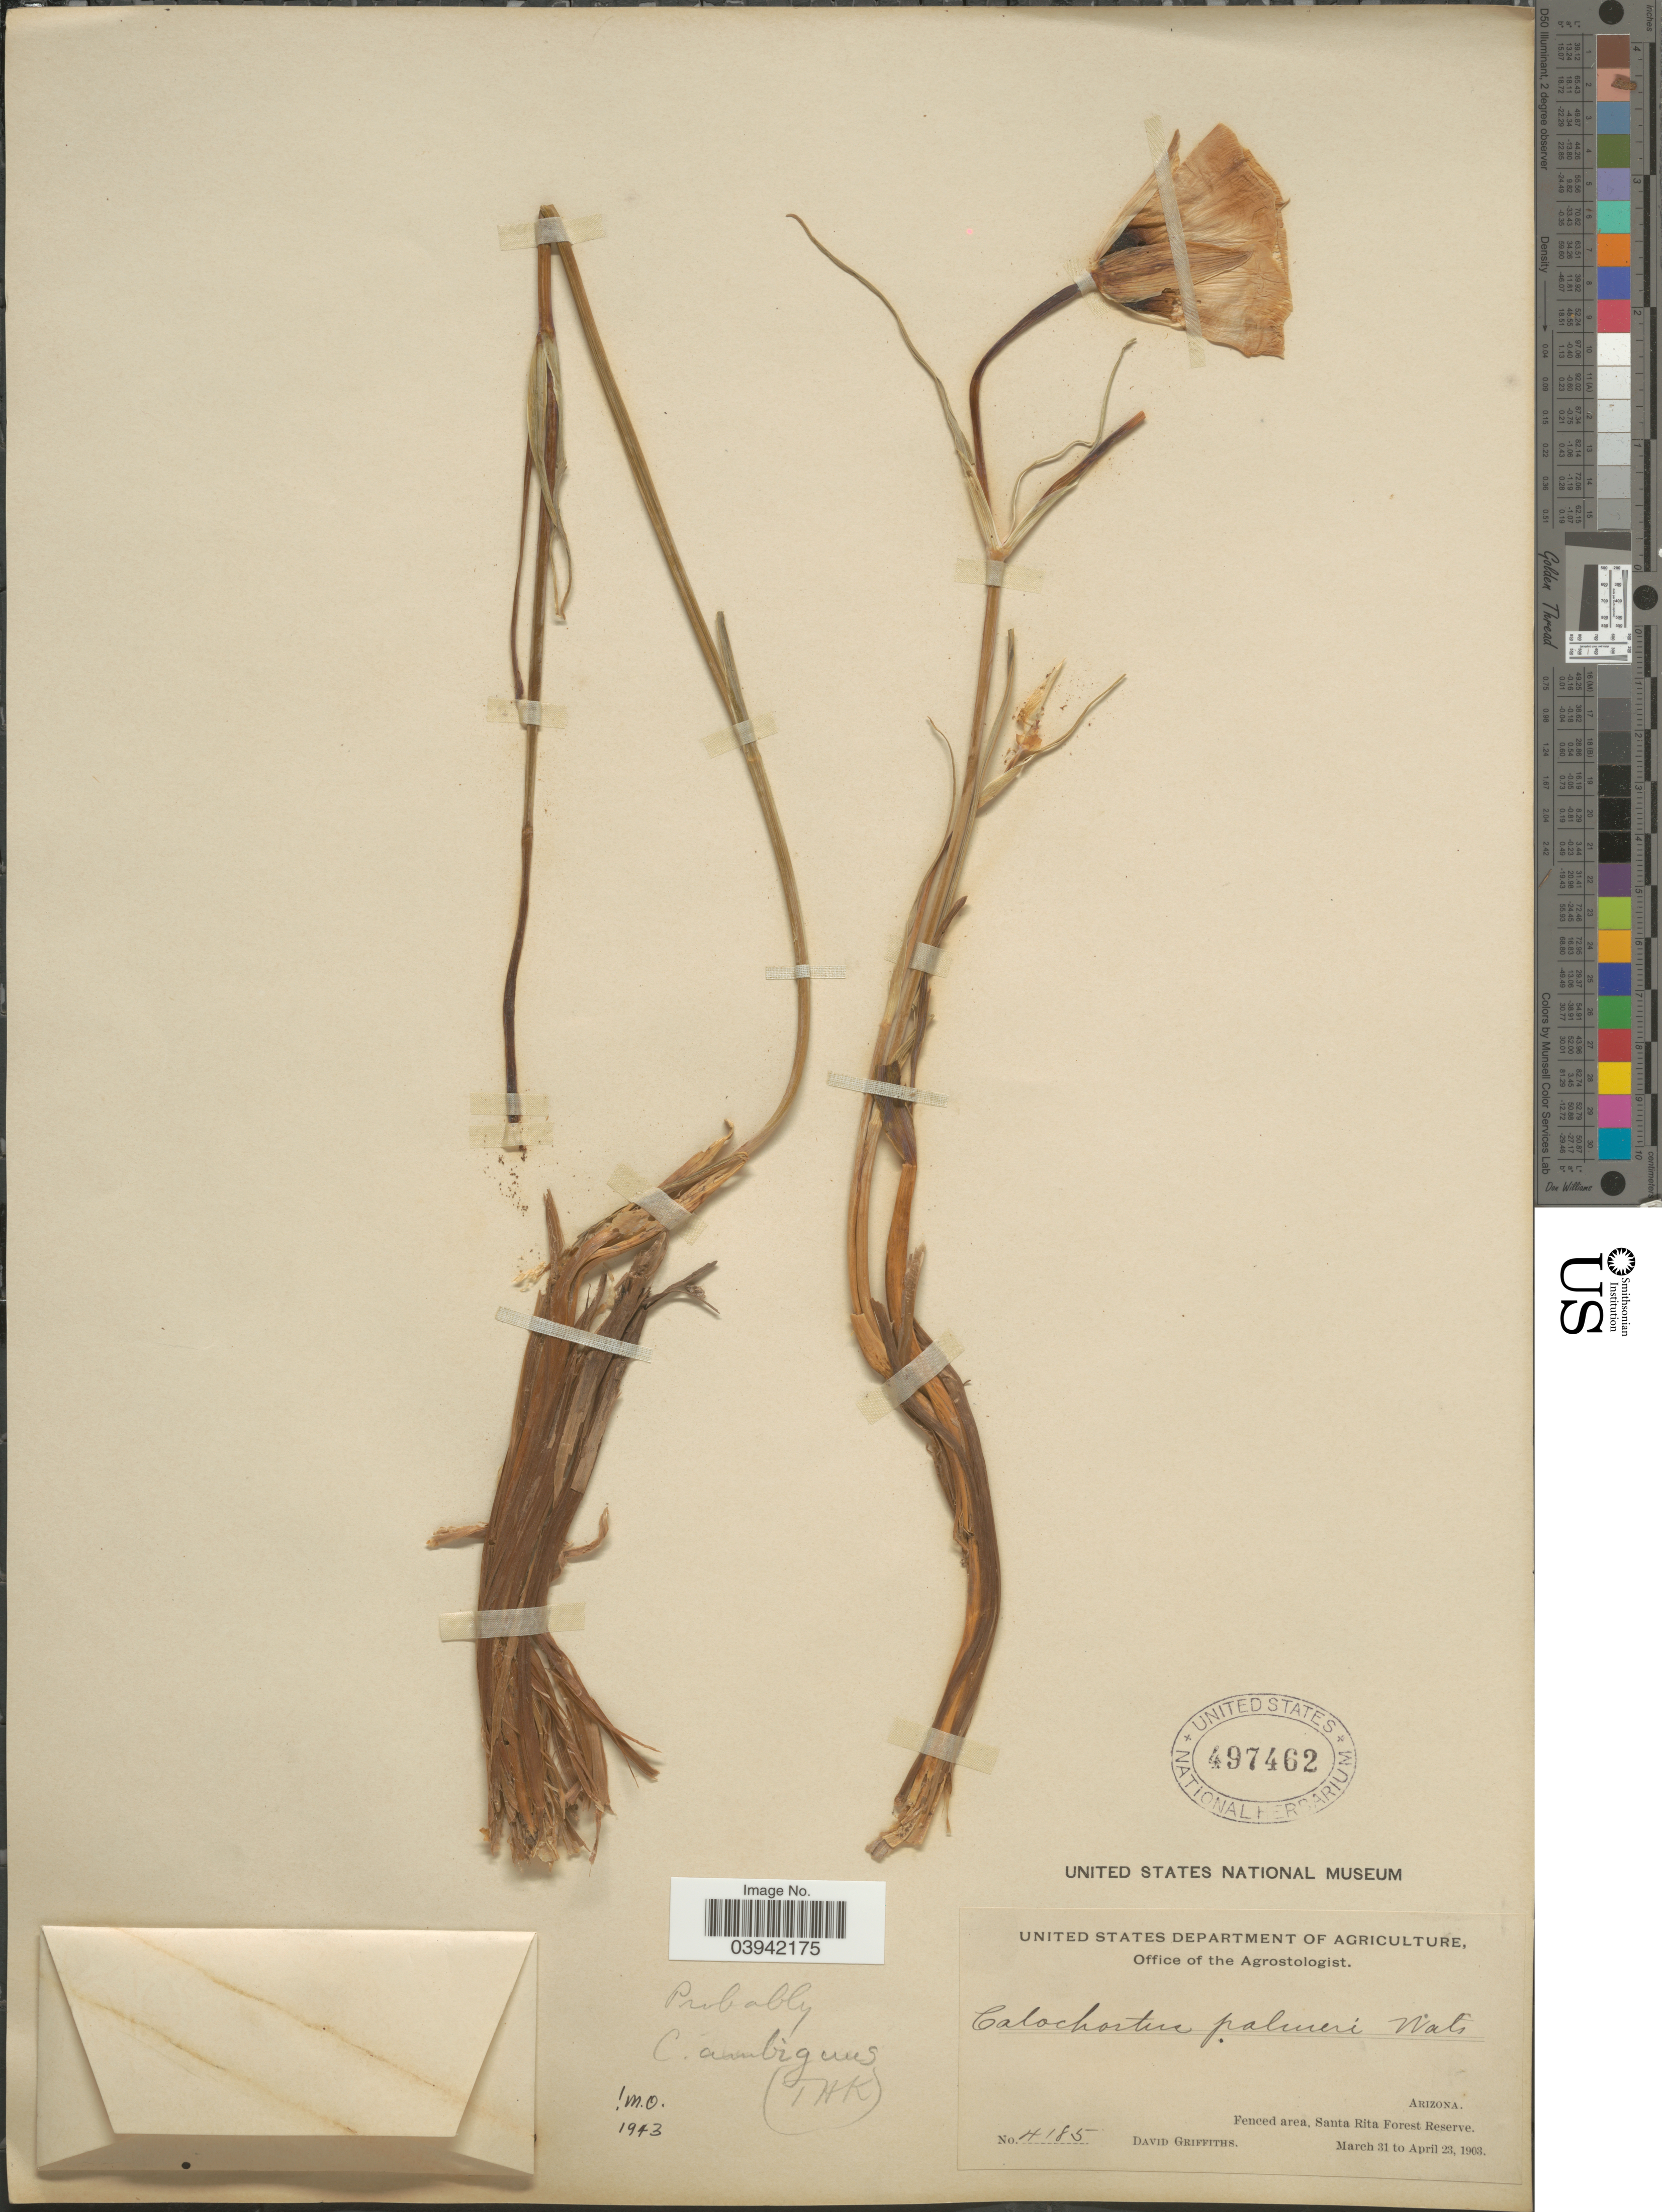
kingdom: Plantae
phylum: Tracheophyta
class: Liliopsida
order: Liliales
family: Liliaceae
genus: Calochortus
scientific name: Calochortus ambiguus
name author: (M.E. Jones) Ownbey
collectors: D. Griffiths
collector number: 4185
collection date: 1903-03-31/1903-04-23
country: United States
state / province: Arizona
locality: Fenced area, Santa Rita Forest Reserve.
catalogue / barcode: US 497462